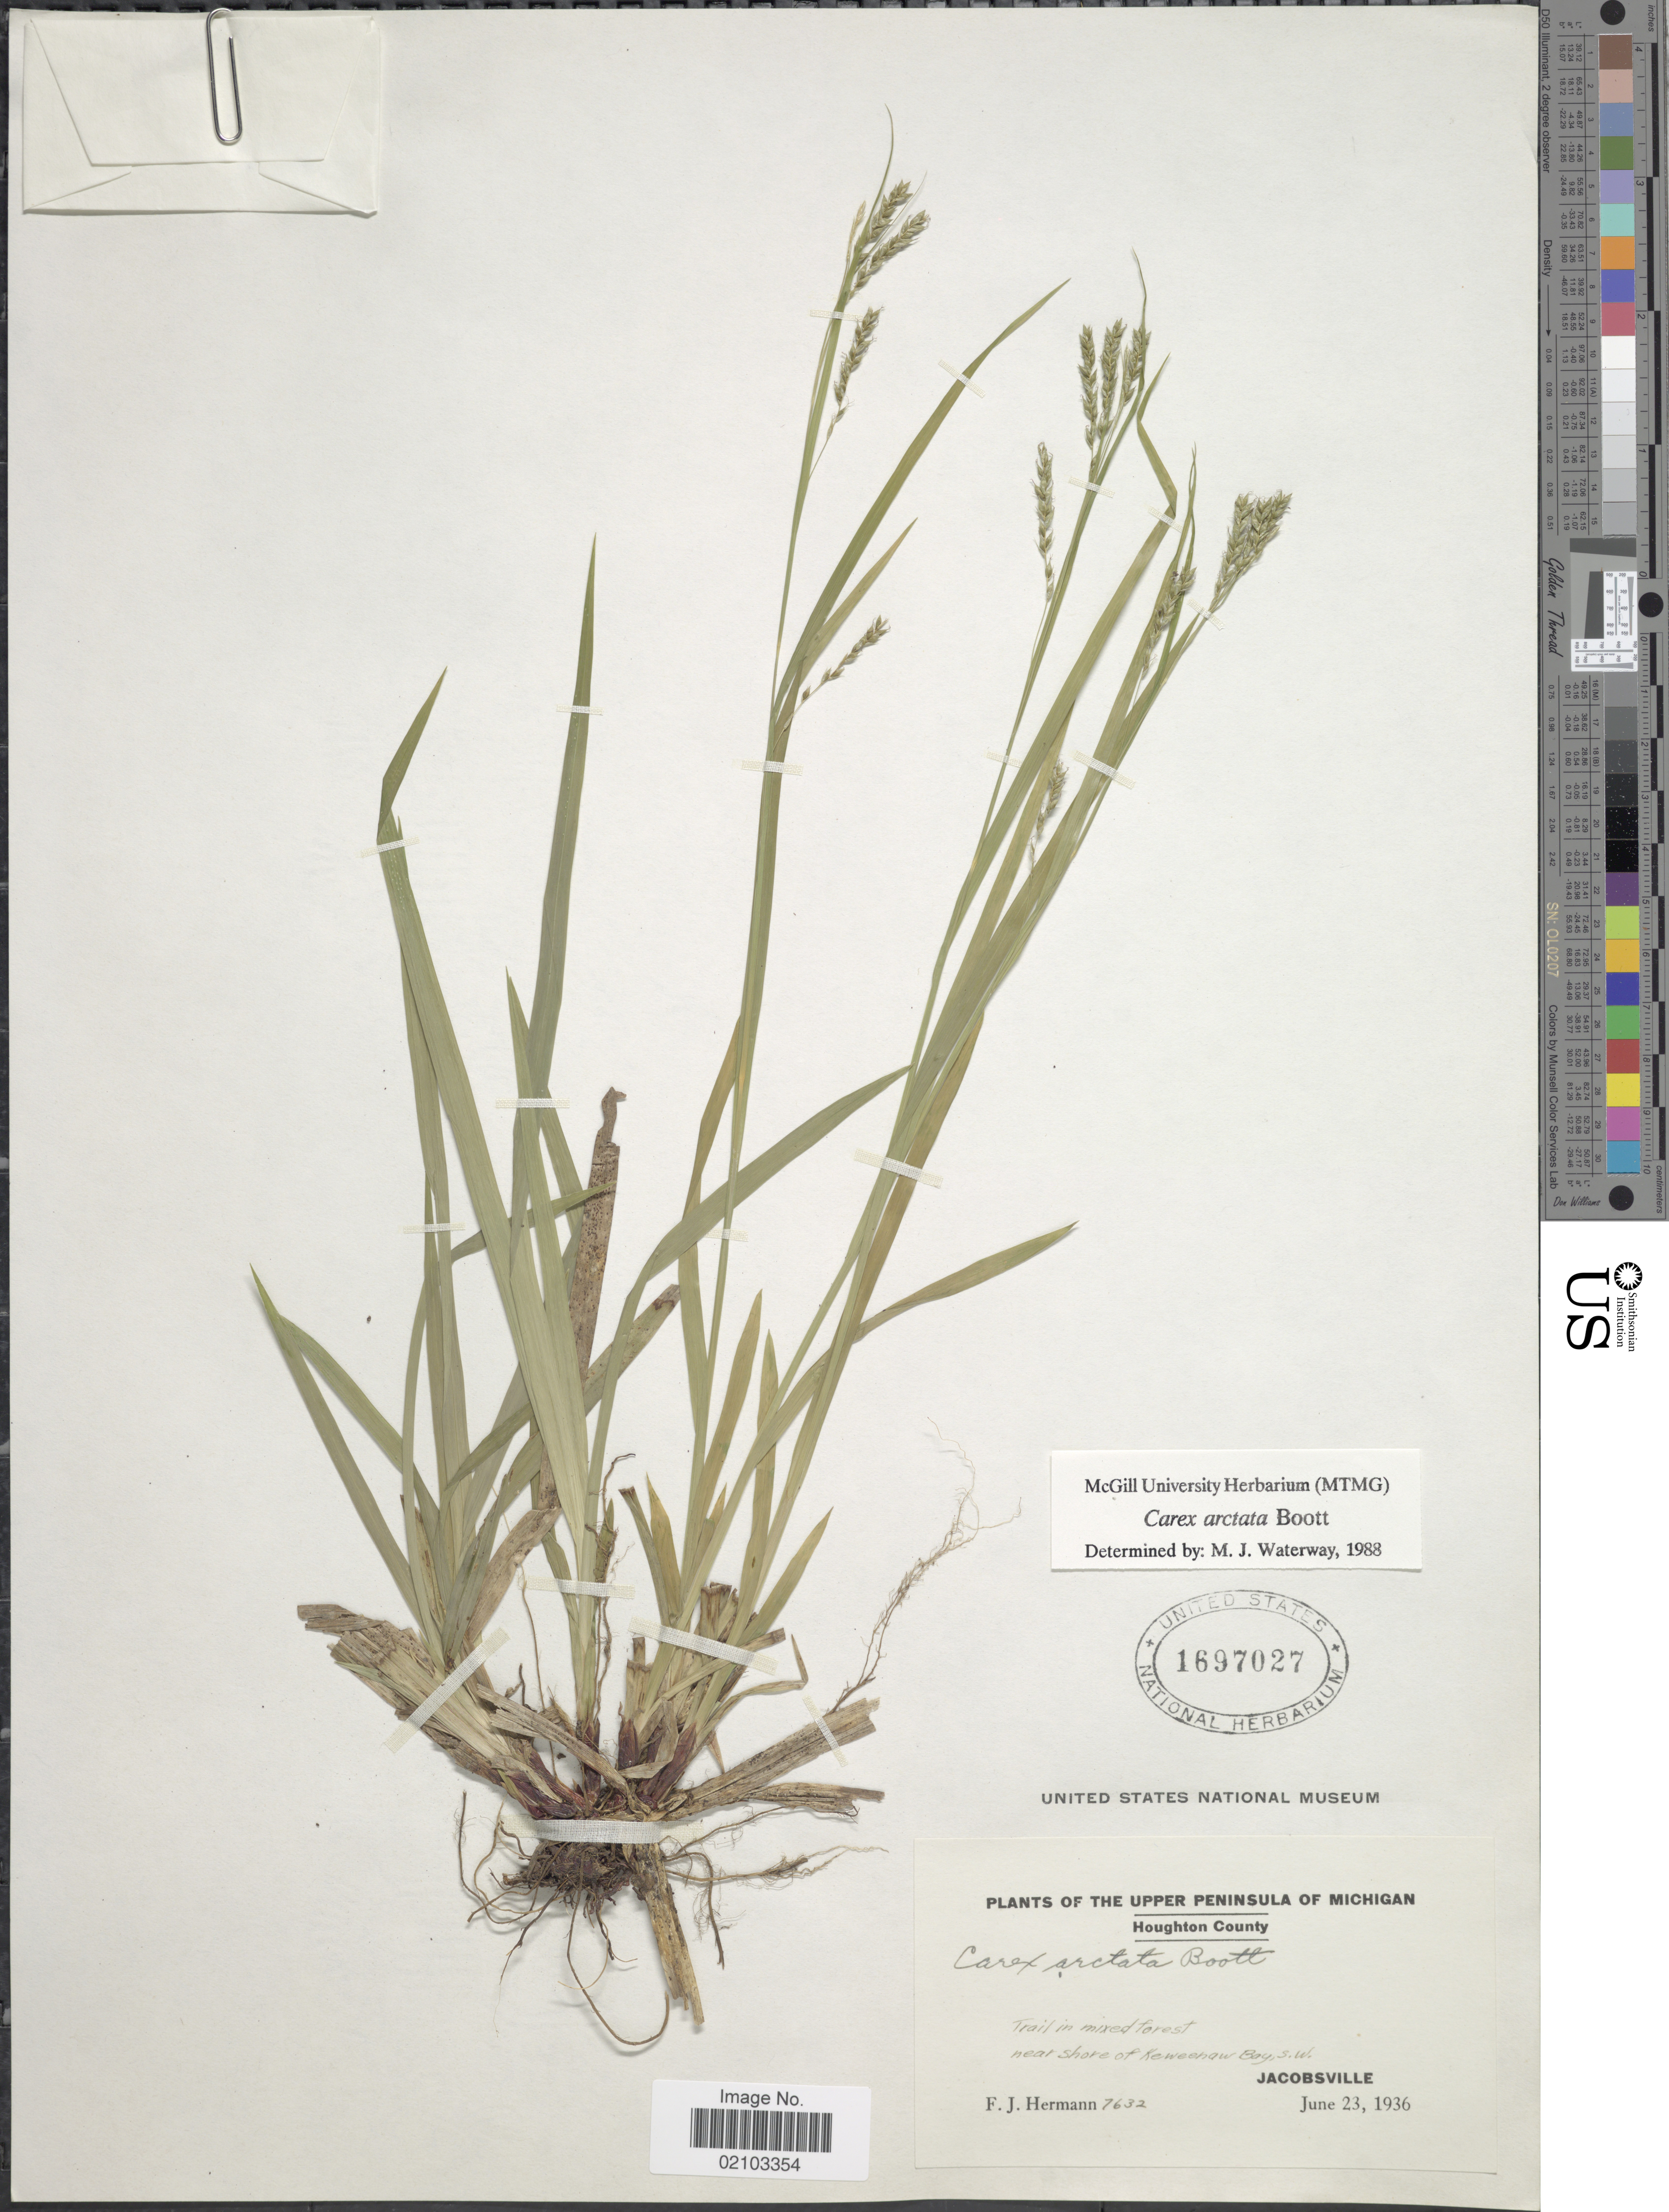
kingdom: Plantae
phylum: Tracheophyta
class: Liliopsida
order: Poales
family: Cyperaceae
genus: Carex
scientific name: Carex arctata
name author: Boott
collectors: F. J. Hermann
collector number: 7632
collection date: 1936-06-23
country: United States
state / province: Michigan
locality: Upper Peninsula of Michigan. Houghton County. Trail in mixed forest. near shore of Keweenaw Bary, S.W. Jacobsville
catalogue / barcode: US 1697027